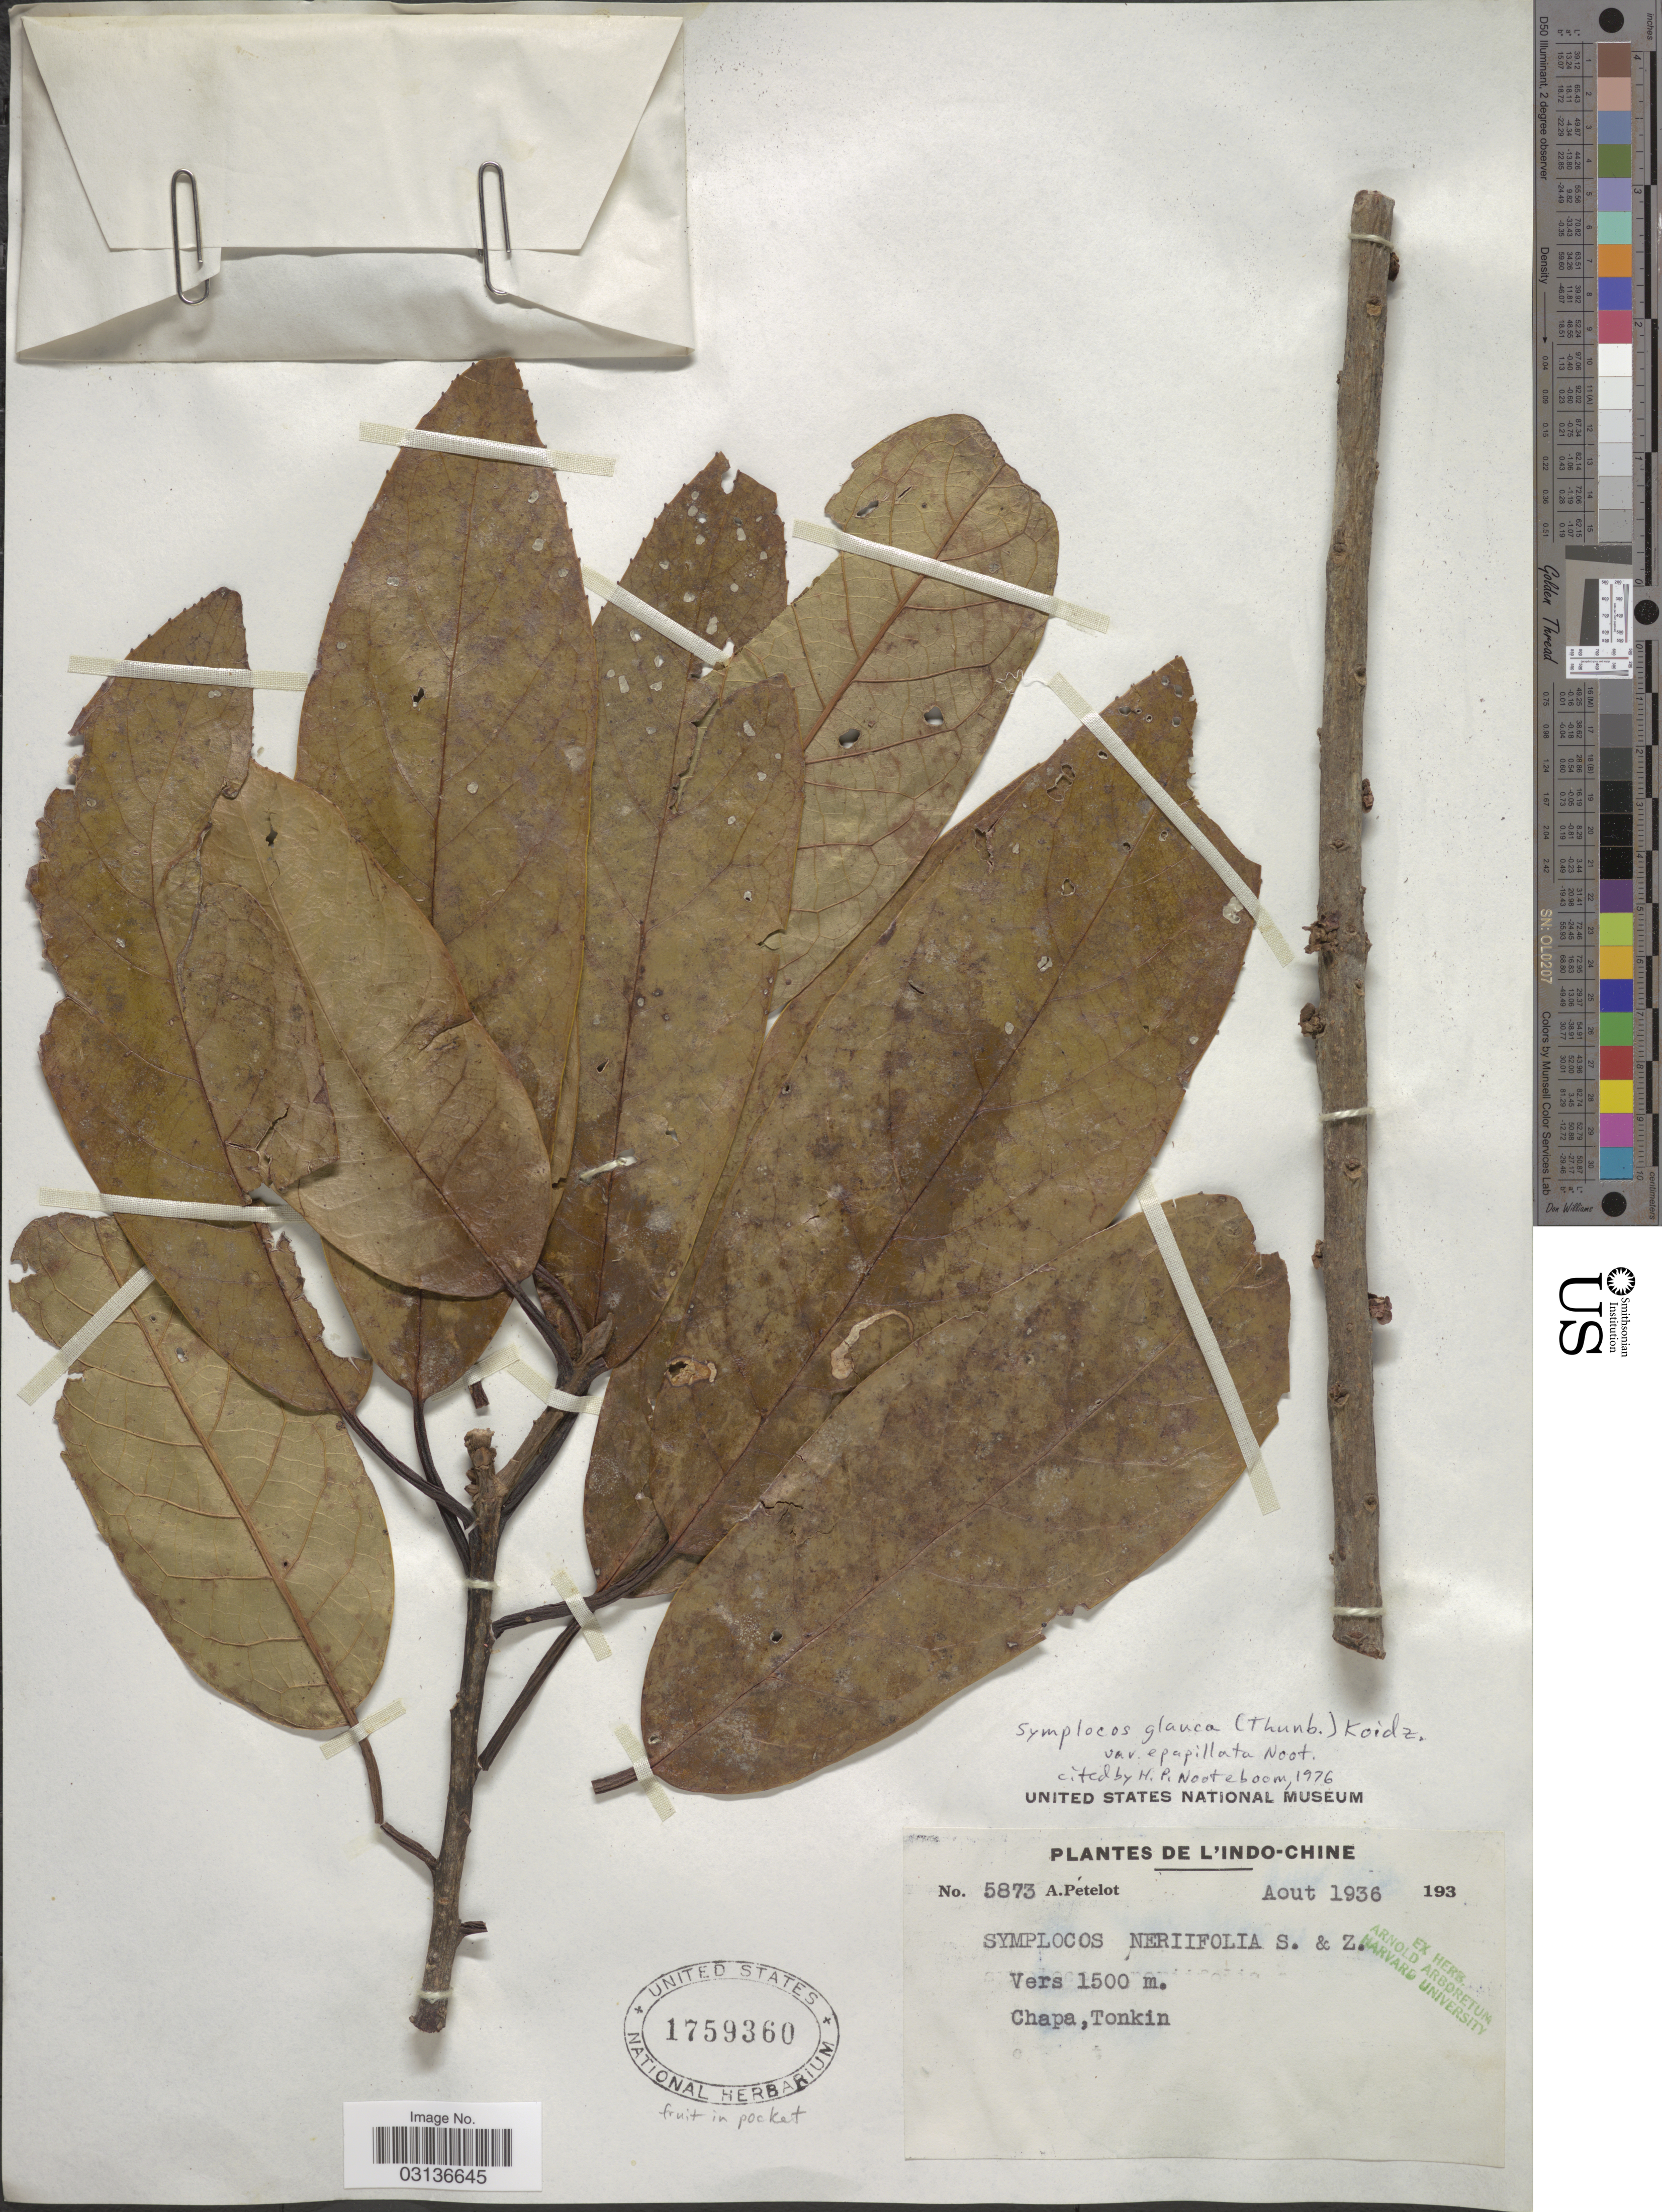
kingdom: Plantae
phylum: Tracheophyta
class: Magnoliopsida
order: Ericales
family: Symplocaceae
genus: Symplocos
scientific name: Symplocos glauca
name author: (Thunb.) Koidz.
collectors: A. Petelot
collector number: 5873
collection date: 1936-08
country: Vietnam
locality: Indo-Chine. Chapa, Tonkin.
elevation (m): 1500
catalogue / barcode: US 1759360